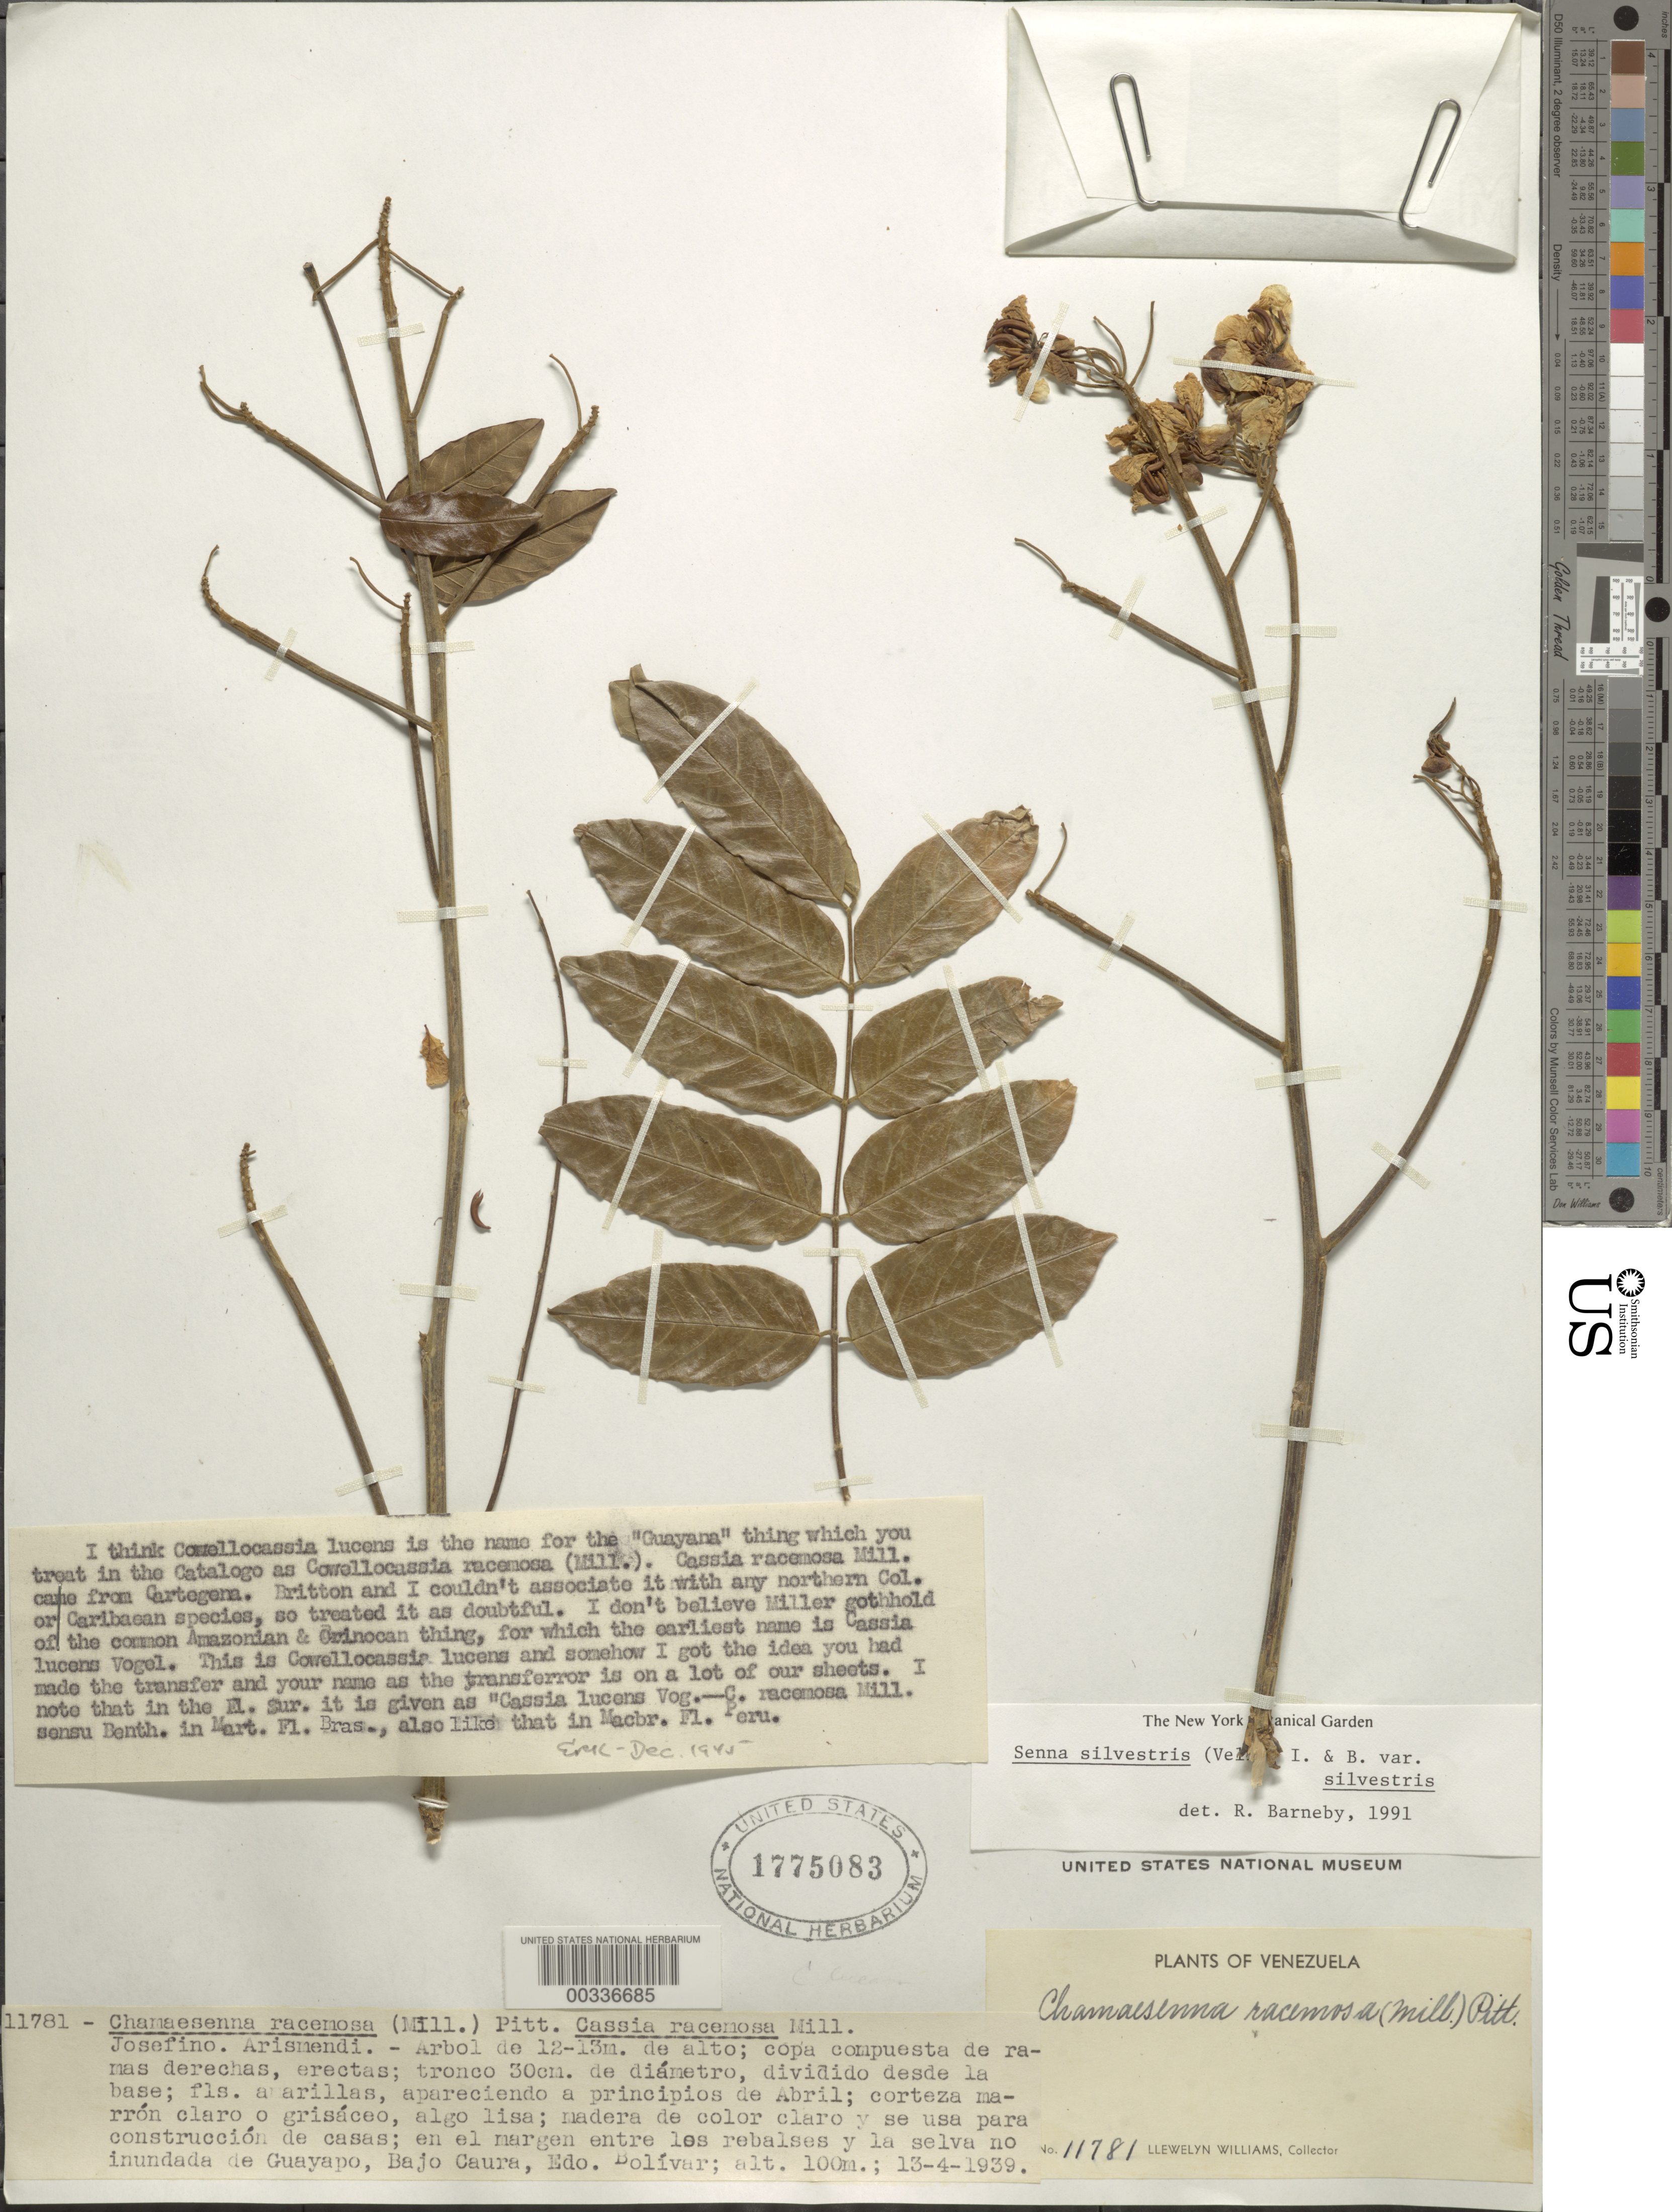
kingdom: Plantae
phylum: Tracheophyta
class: Magnoliopsida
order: Fabales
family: Fabaceae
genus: Senna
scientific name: Senna silvestris var. silvestris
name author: (Vell.) H.S. Irwin & Barneby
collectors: Ll. Williams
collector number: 11781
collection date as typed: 13 Apr 1939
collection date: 1939-04-13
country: Venezuela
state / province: Bolivar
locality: Guayapo, baja caura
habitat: Edge between the dam and the uninundated forest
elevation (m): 100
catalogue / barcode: US 1775083